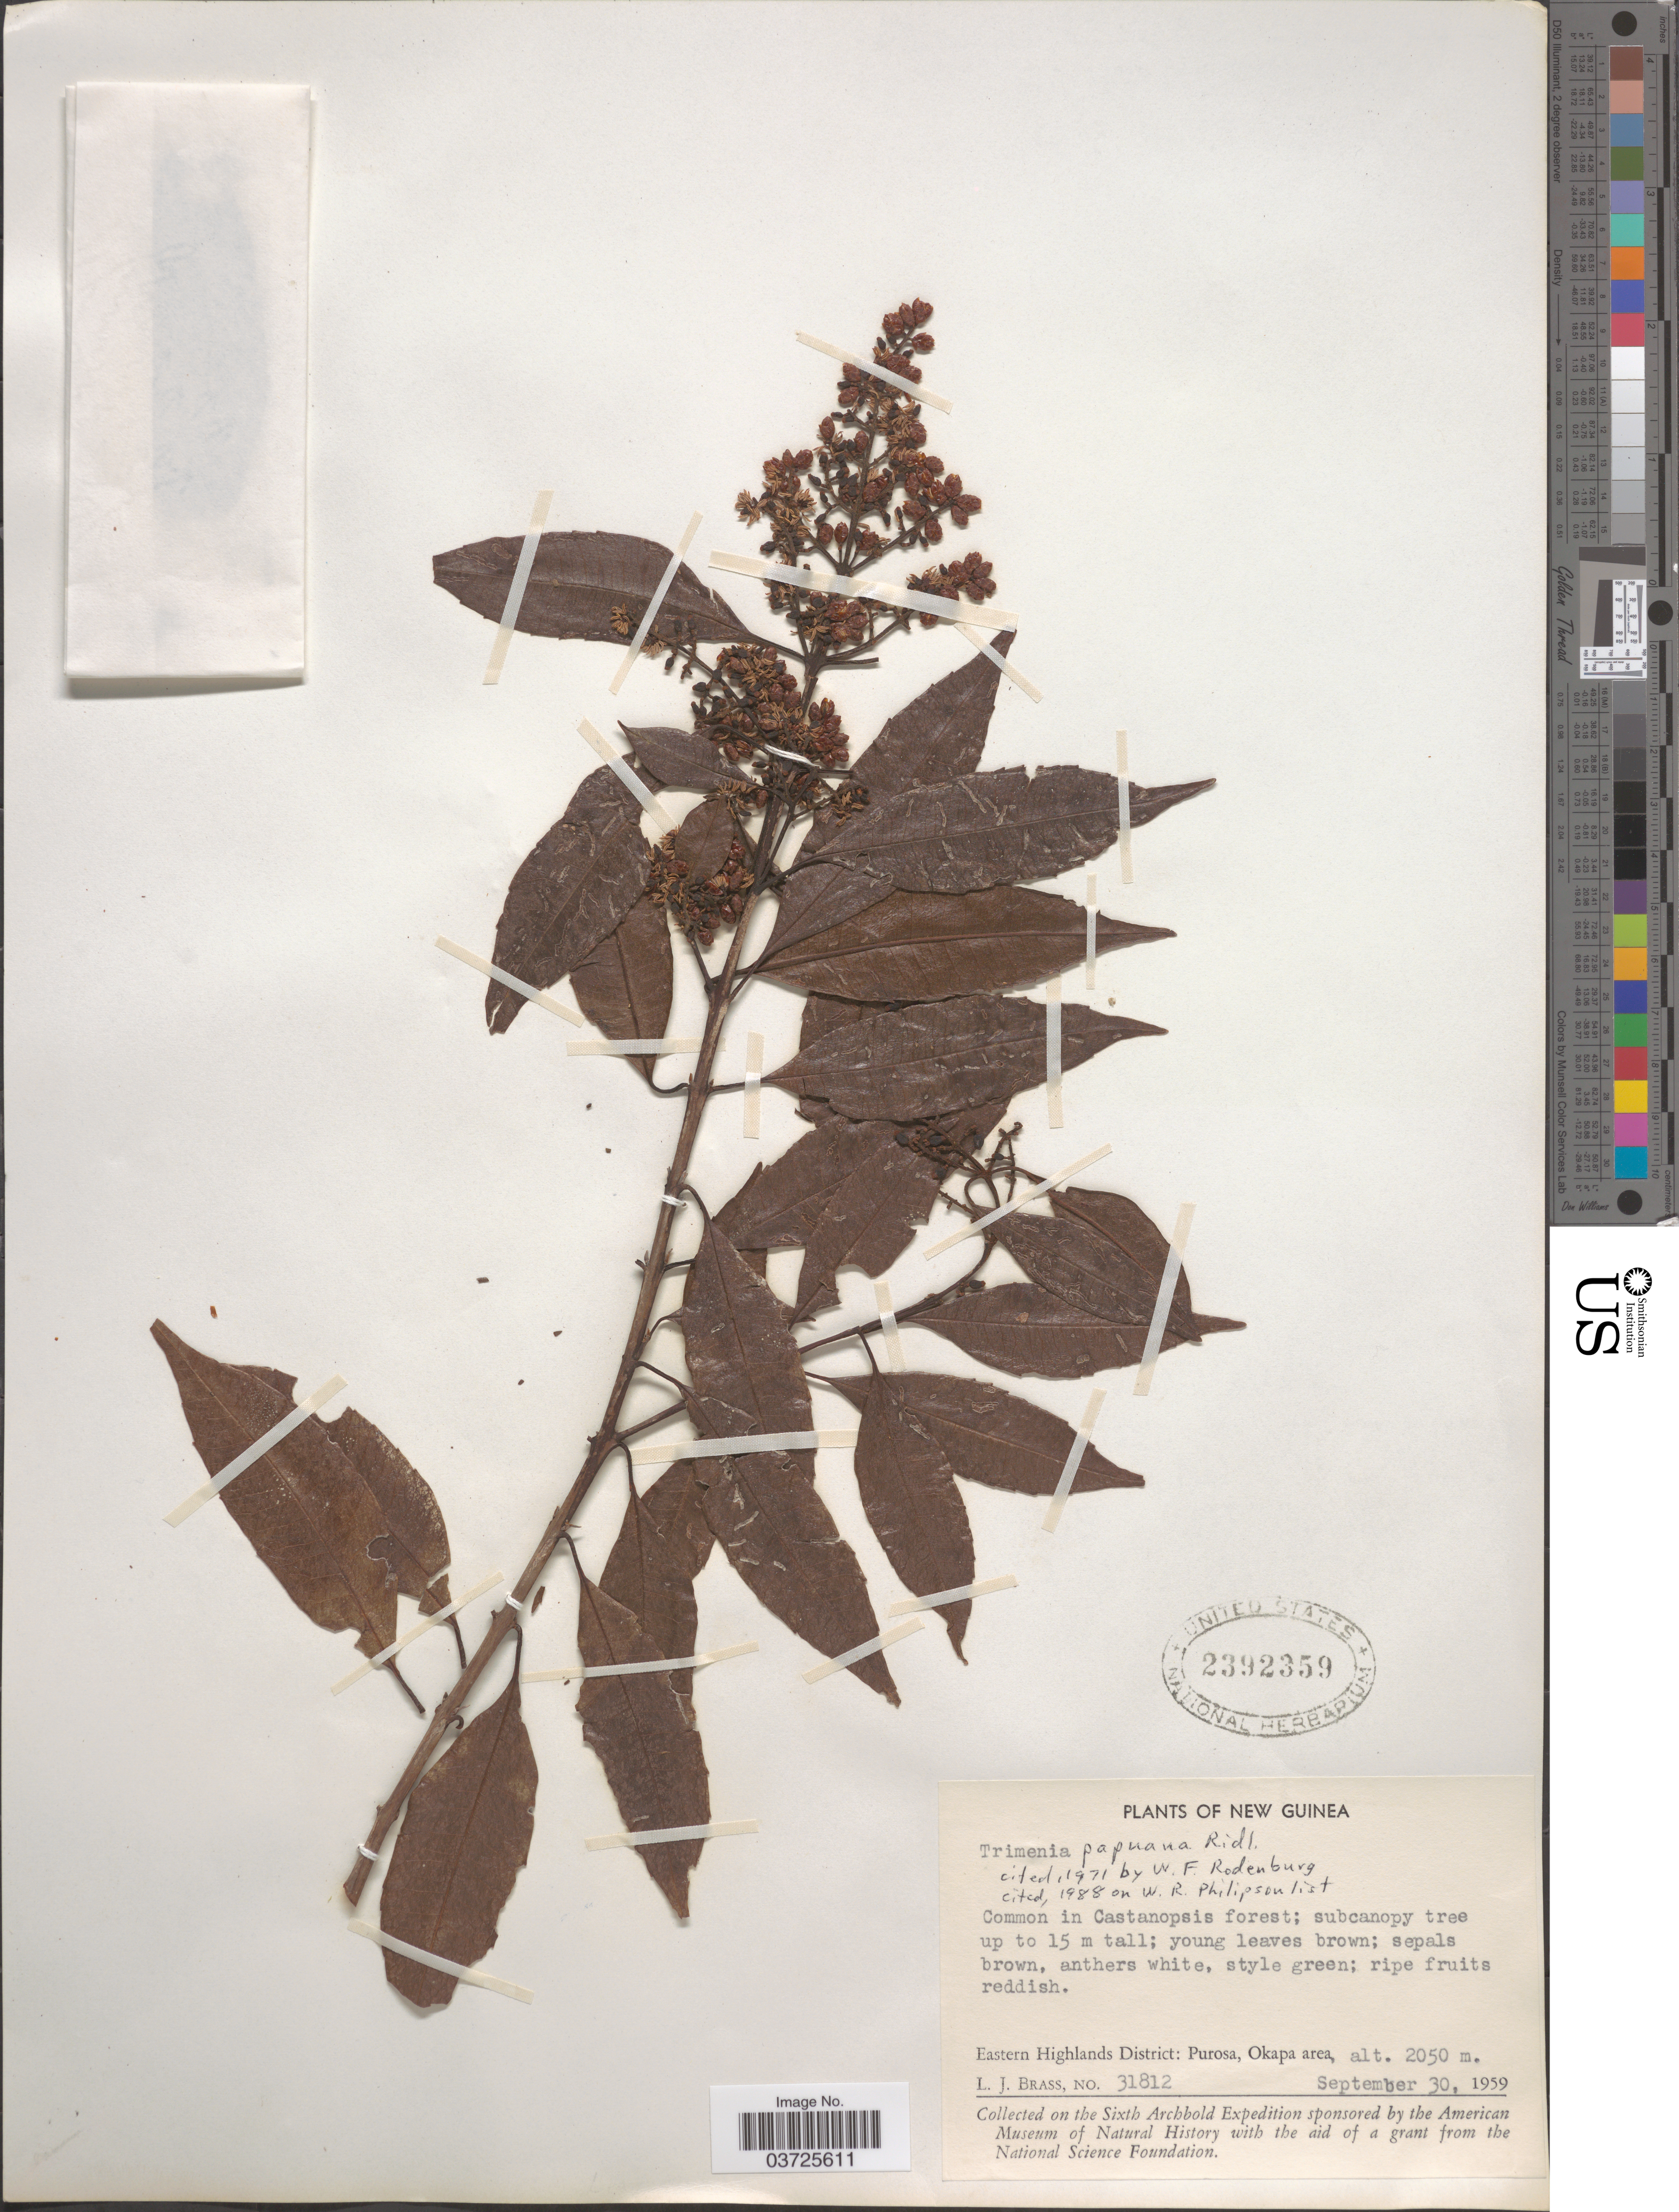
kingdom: Plantae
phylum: Tracheophyta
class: Magnoliopsida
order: Austrobaileyales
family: Trimeniaceae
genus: Trimenia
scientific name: Trimenia papuana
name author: Ridl.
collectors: L. J. Brass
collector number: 31812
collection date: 1959-09-30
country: Papua New Guinea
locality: New Guinea. Eastern Highlands District: Purosa, Okapa area.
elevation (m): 2050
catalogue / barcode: US 2392359